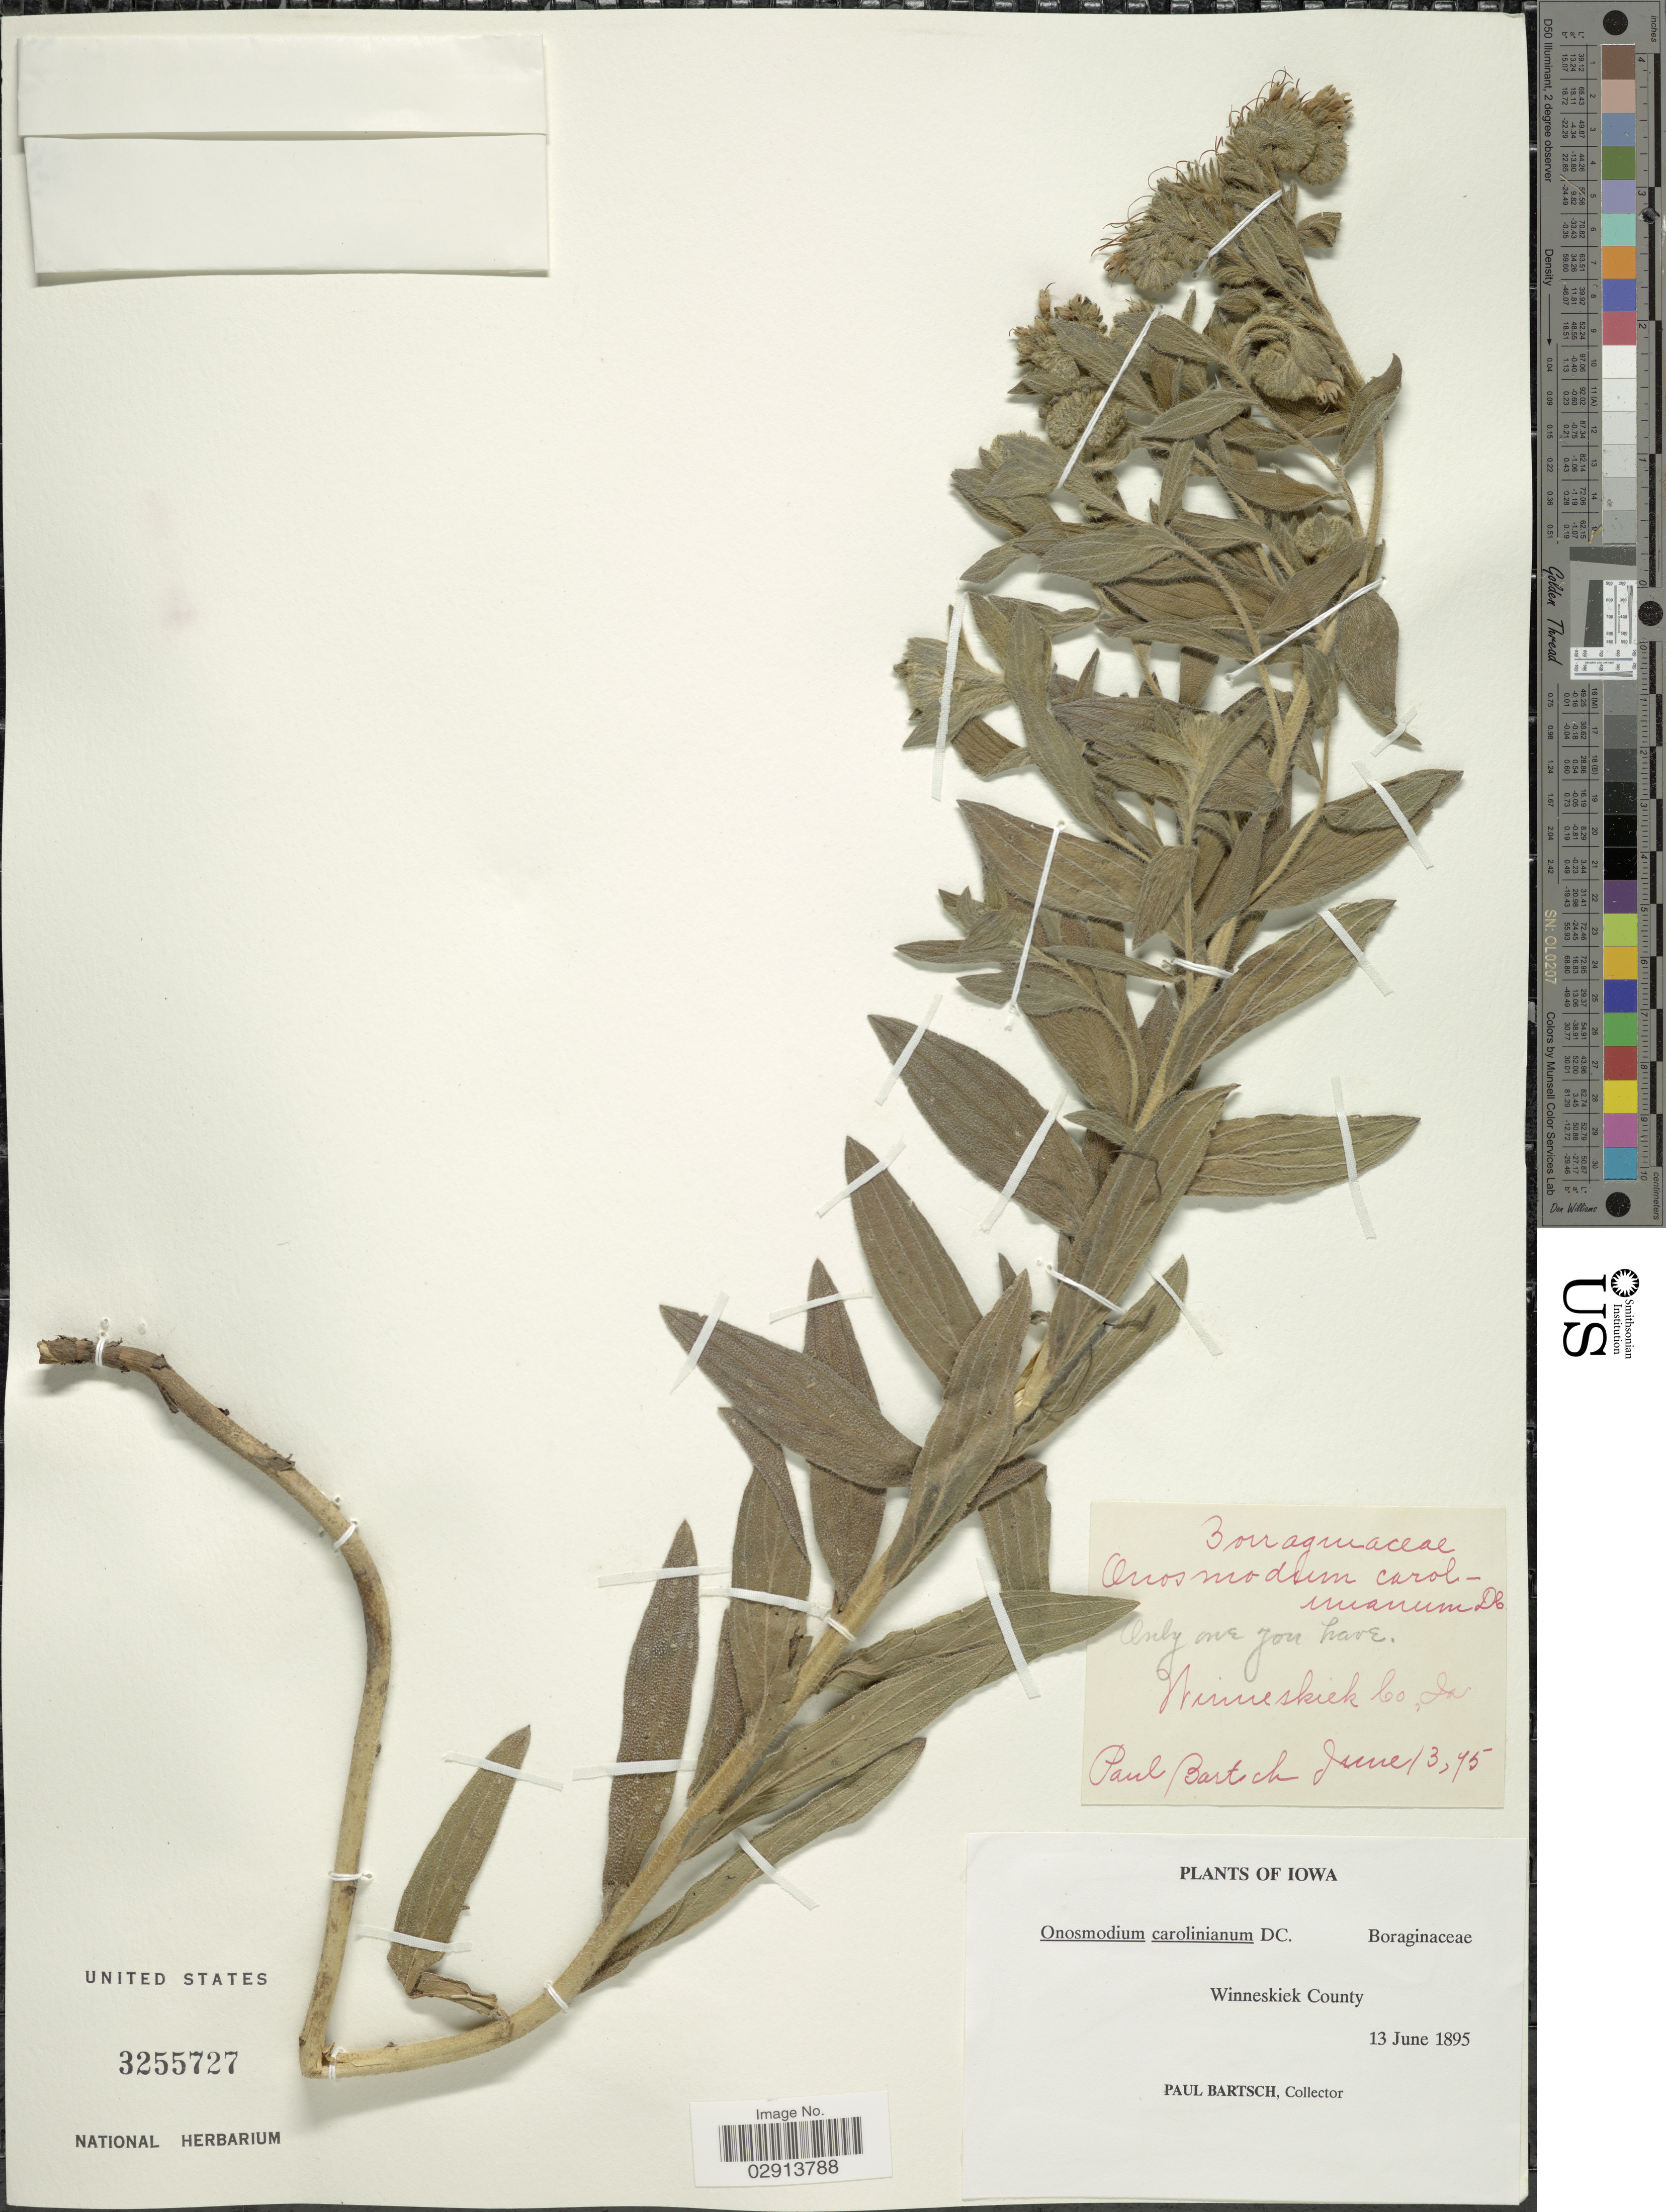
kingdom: Plantae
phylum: Tracheophyta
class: Magnoliopsida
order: Boraginales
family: Boraginaceae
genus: Lithospermum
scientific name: Lithospermum caroliniense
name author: (J.F. Gmel.) MacMill.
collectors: P. Bartsch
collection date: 1895-06-13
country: United States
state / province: Iowa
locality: Winneskiek County.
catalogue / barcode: US 3255727